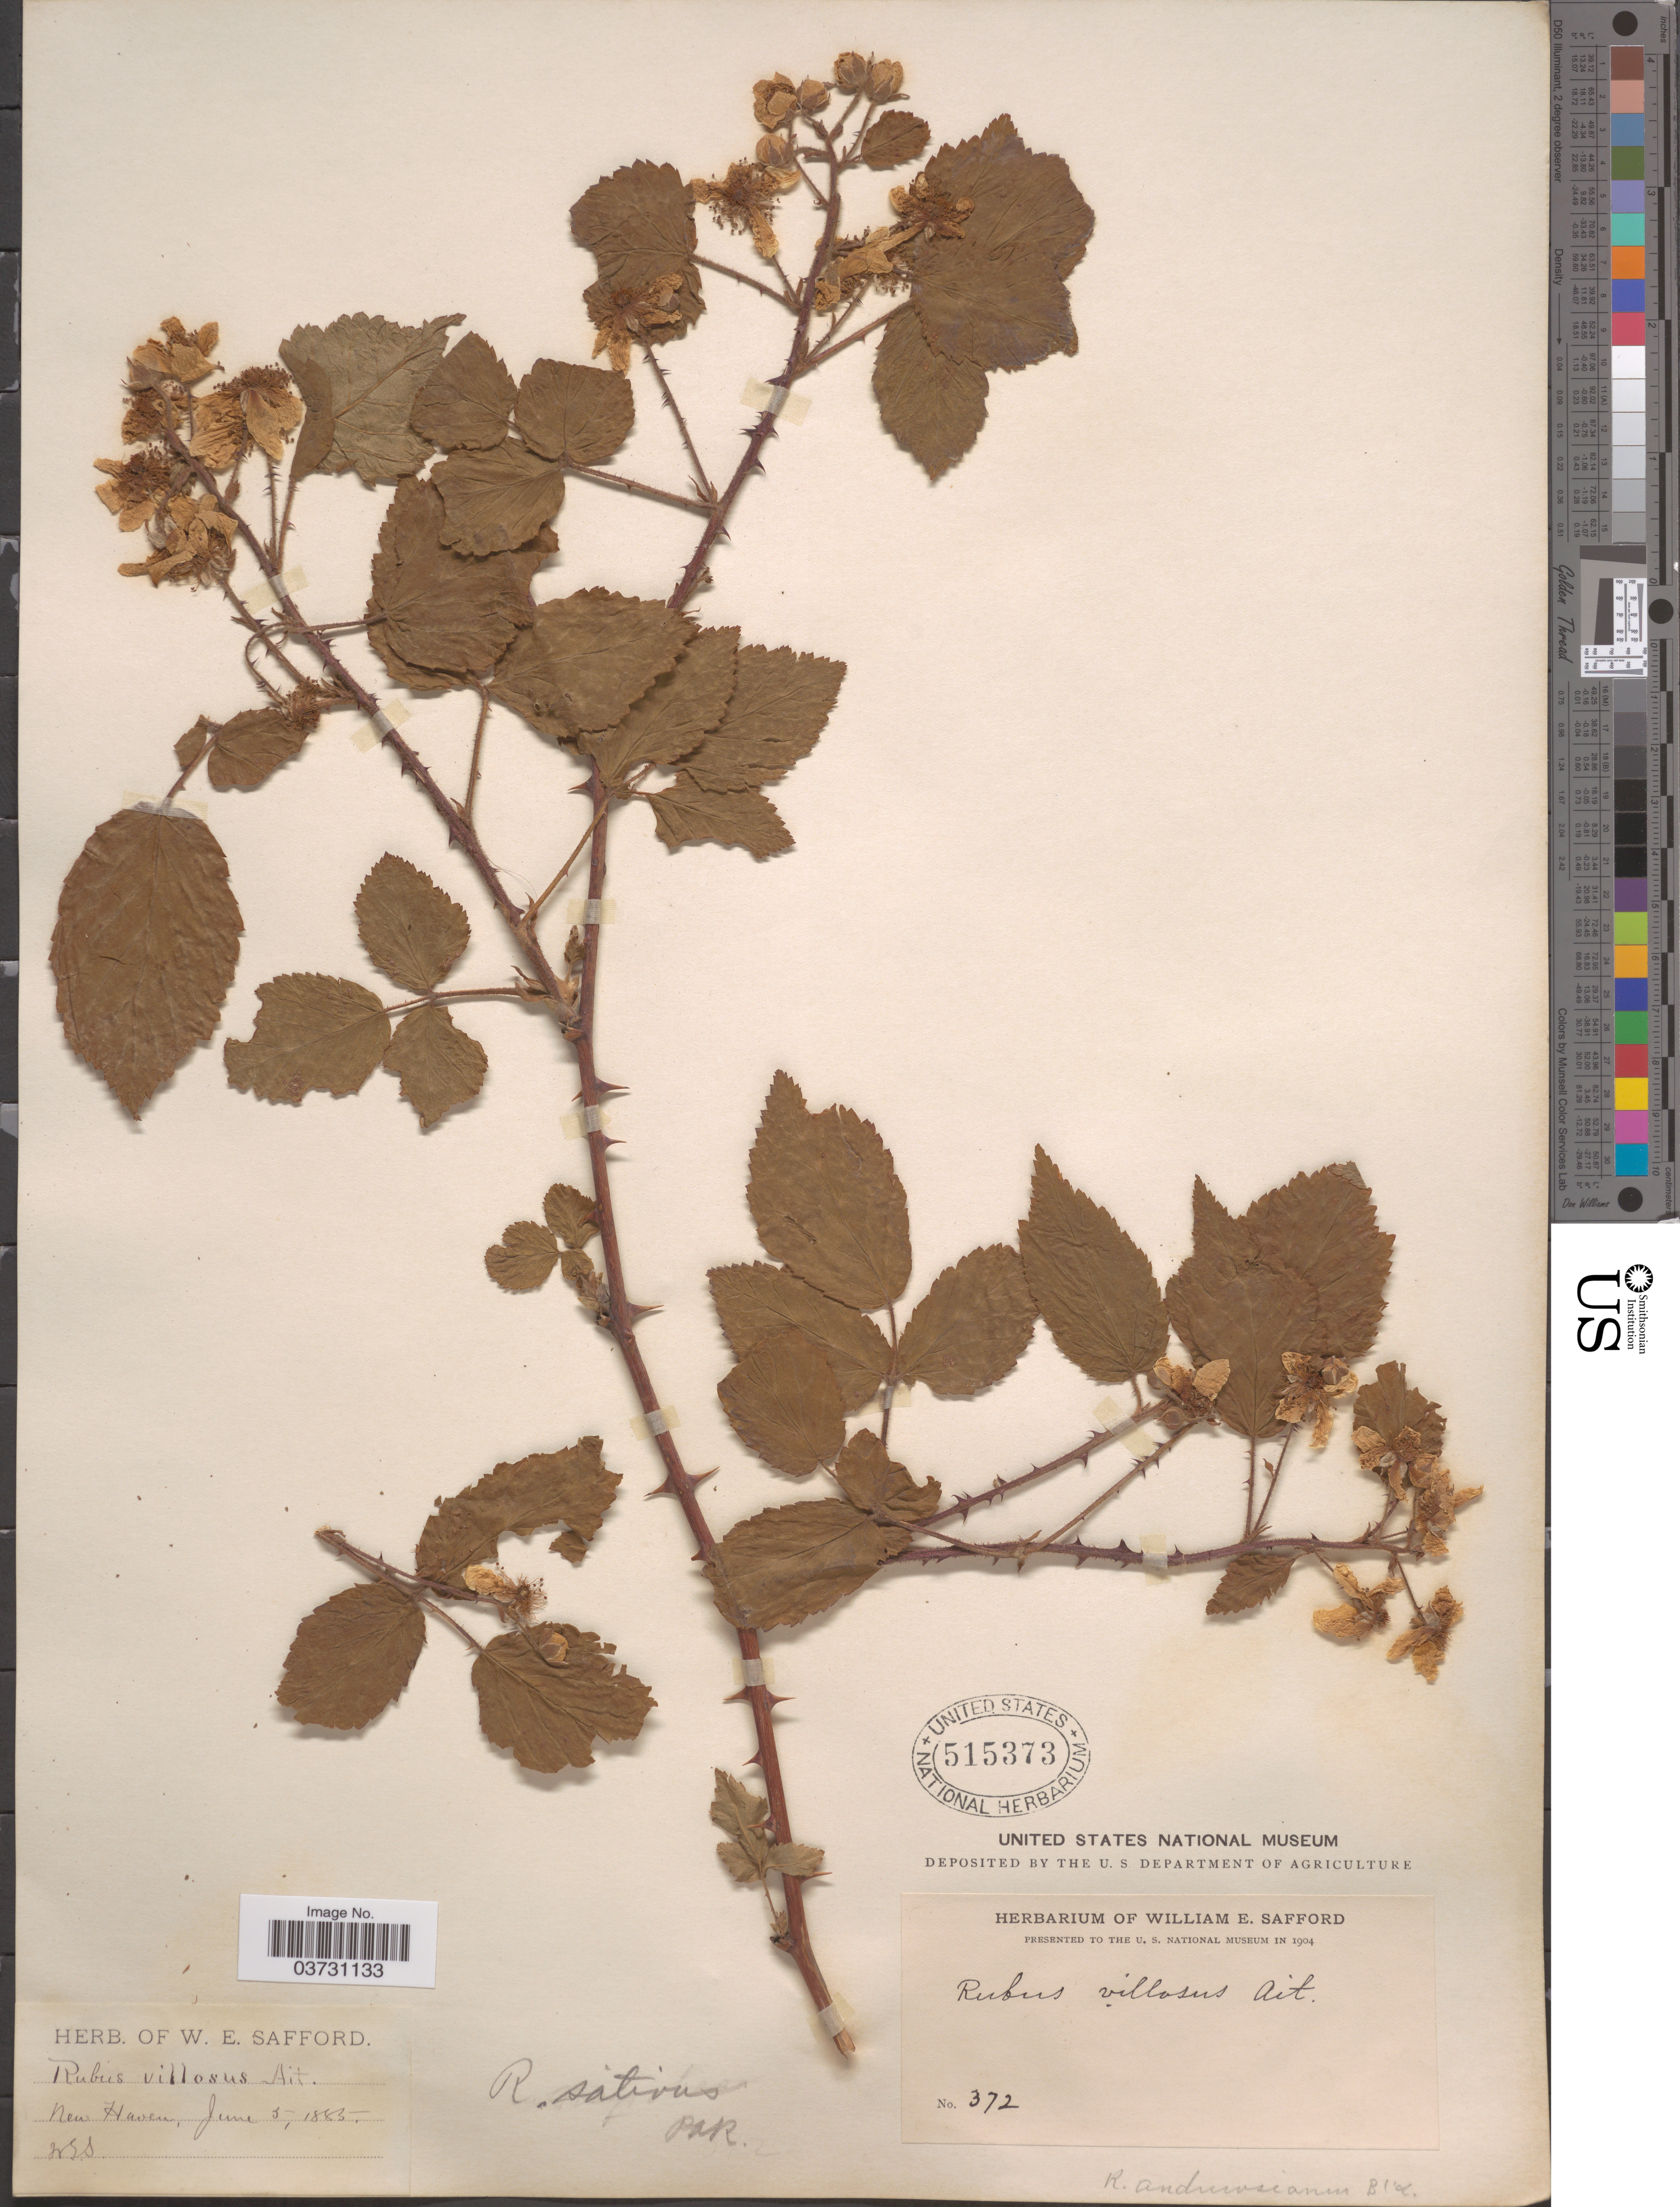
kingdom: Plantae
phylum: Tracheophyta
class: Magnoliopsida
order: Rosales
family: Rosaceae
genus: Rubus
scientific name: Rubus sativus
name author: (Bailey) Brainerd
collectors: W. E. Safford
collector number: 372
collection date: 1885-06-05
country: United States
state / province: Connecticut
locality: New Haven.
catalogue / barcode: US 515373